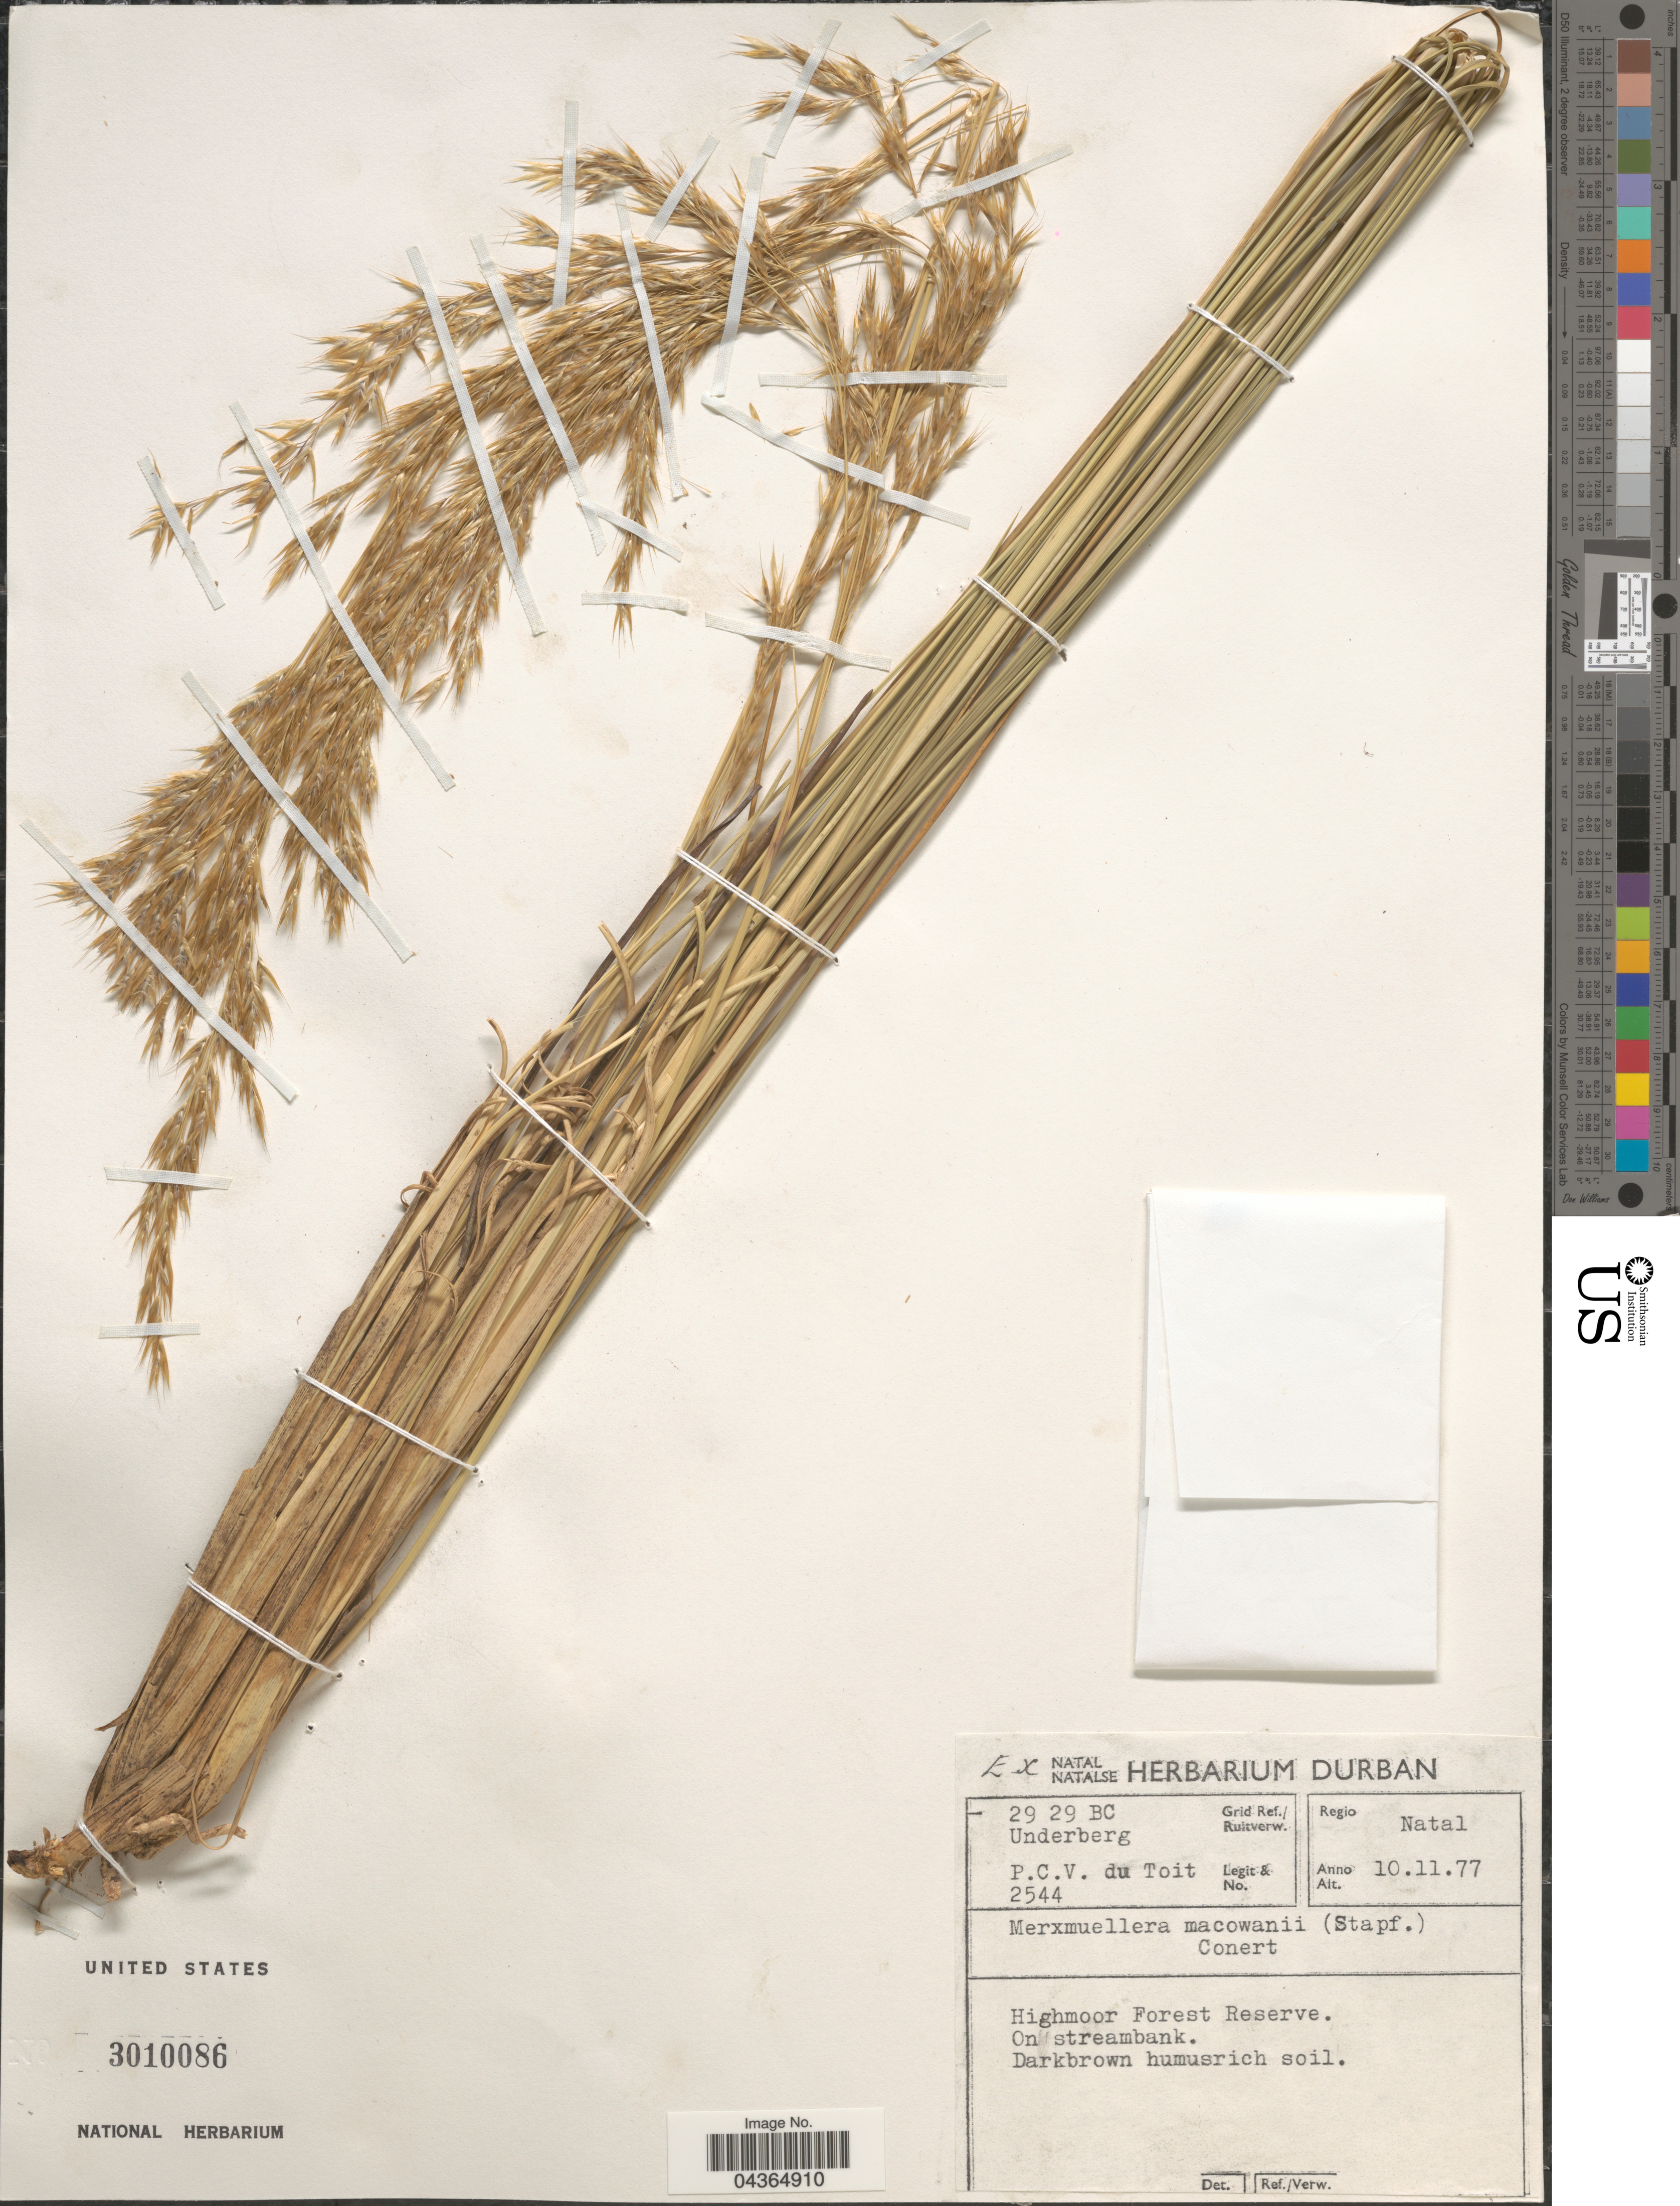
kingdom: Plantae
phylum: Tracheophyta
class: Liliopsida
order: Poales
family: Poaceae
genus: Merxmuellera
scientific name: Merxmuellera macowanii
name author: (Stapf) Conert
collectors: P. Du Toit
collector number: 2544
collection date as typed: Transcribed d/m/y: 10/11/77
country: South Africa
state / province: KwaZulu-Natal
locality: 29 29 BC Underberg Grid Ref./Ruitverw. Regio Natal. Highmoor Forest Reserve.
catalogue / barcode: US 3010086